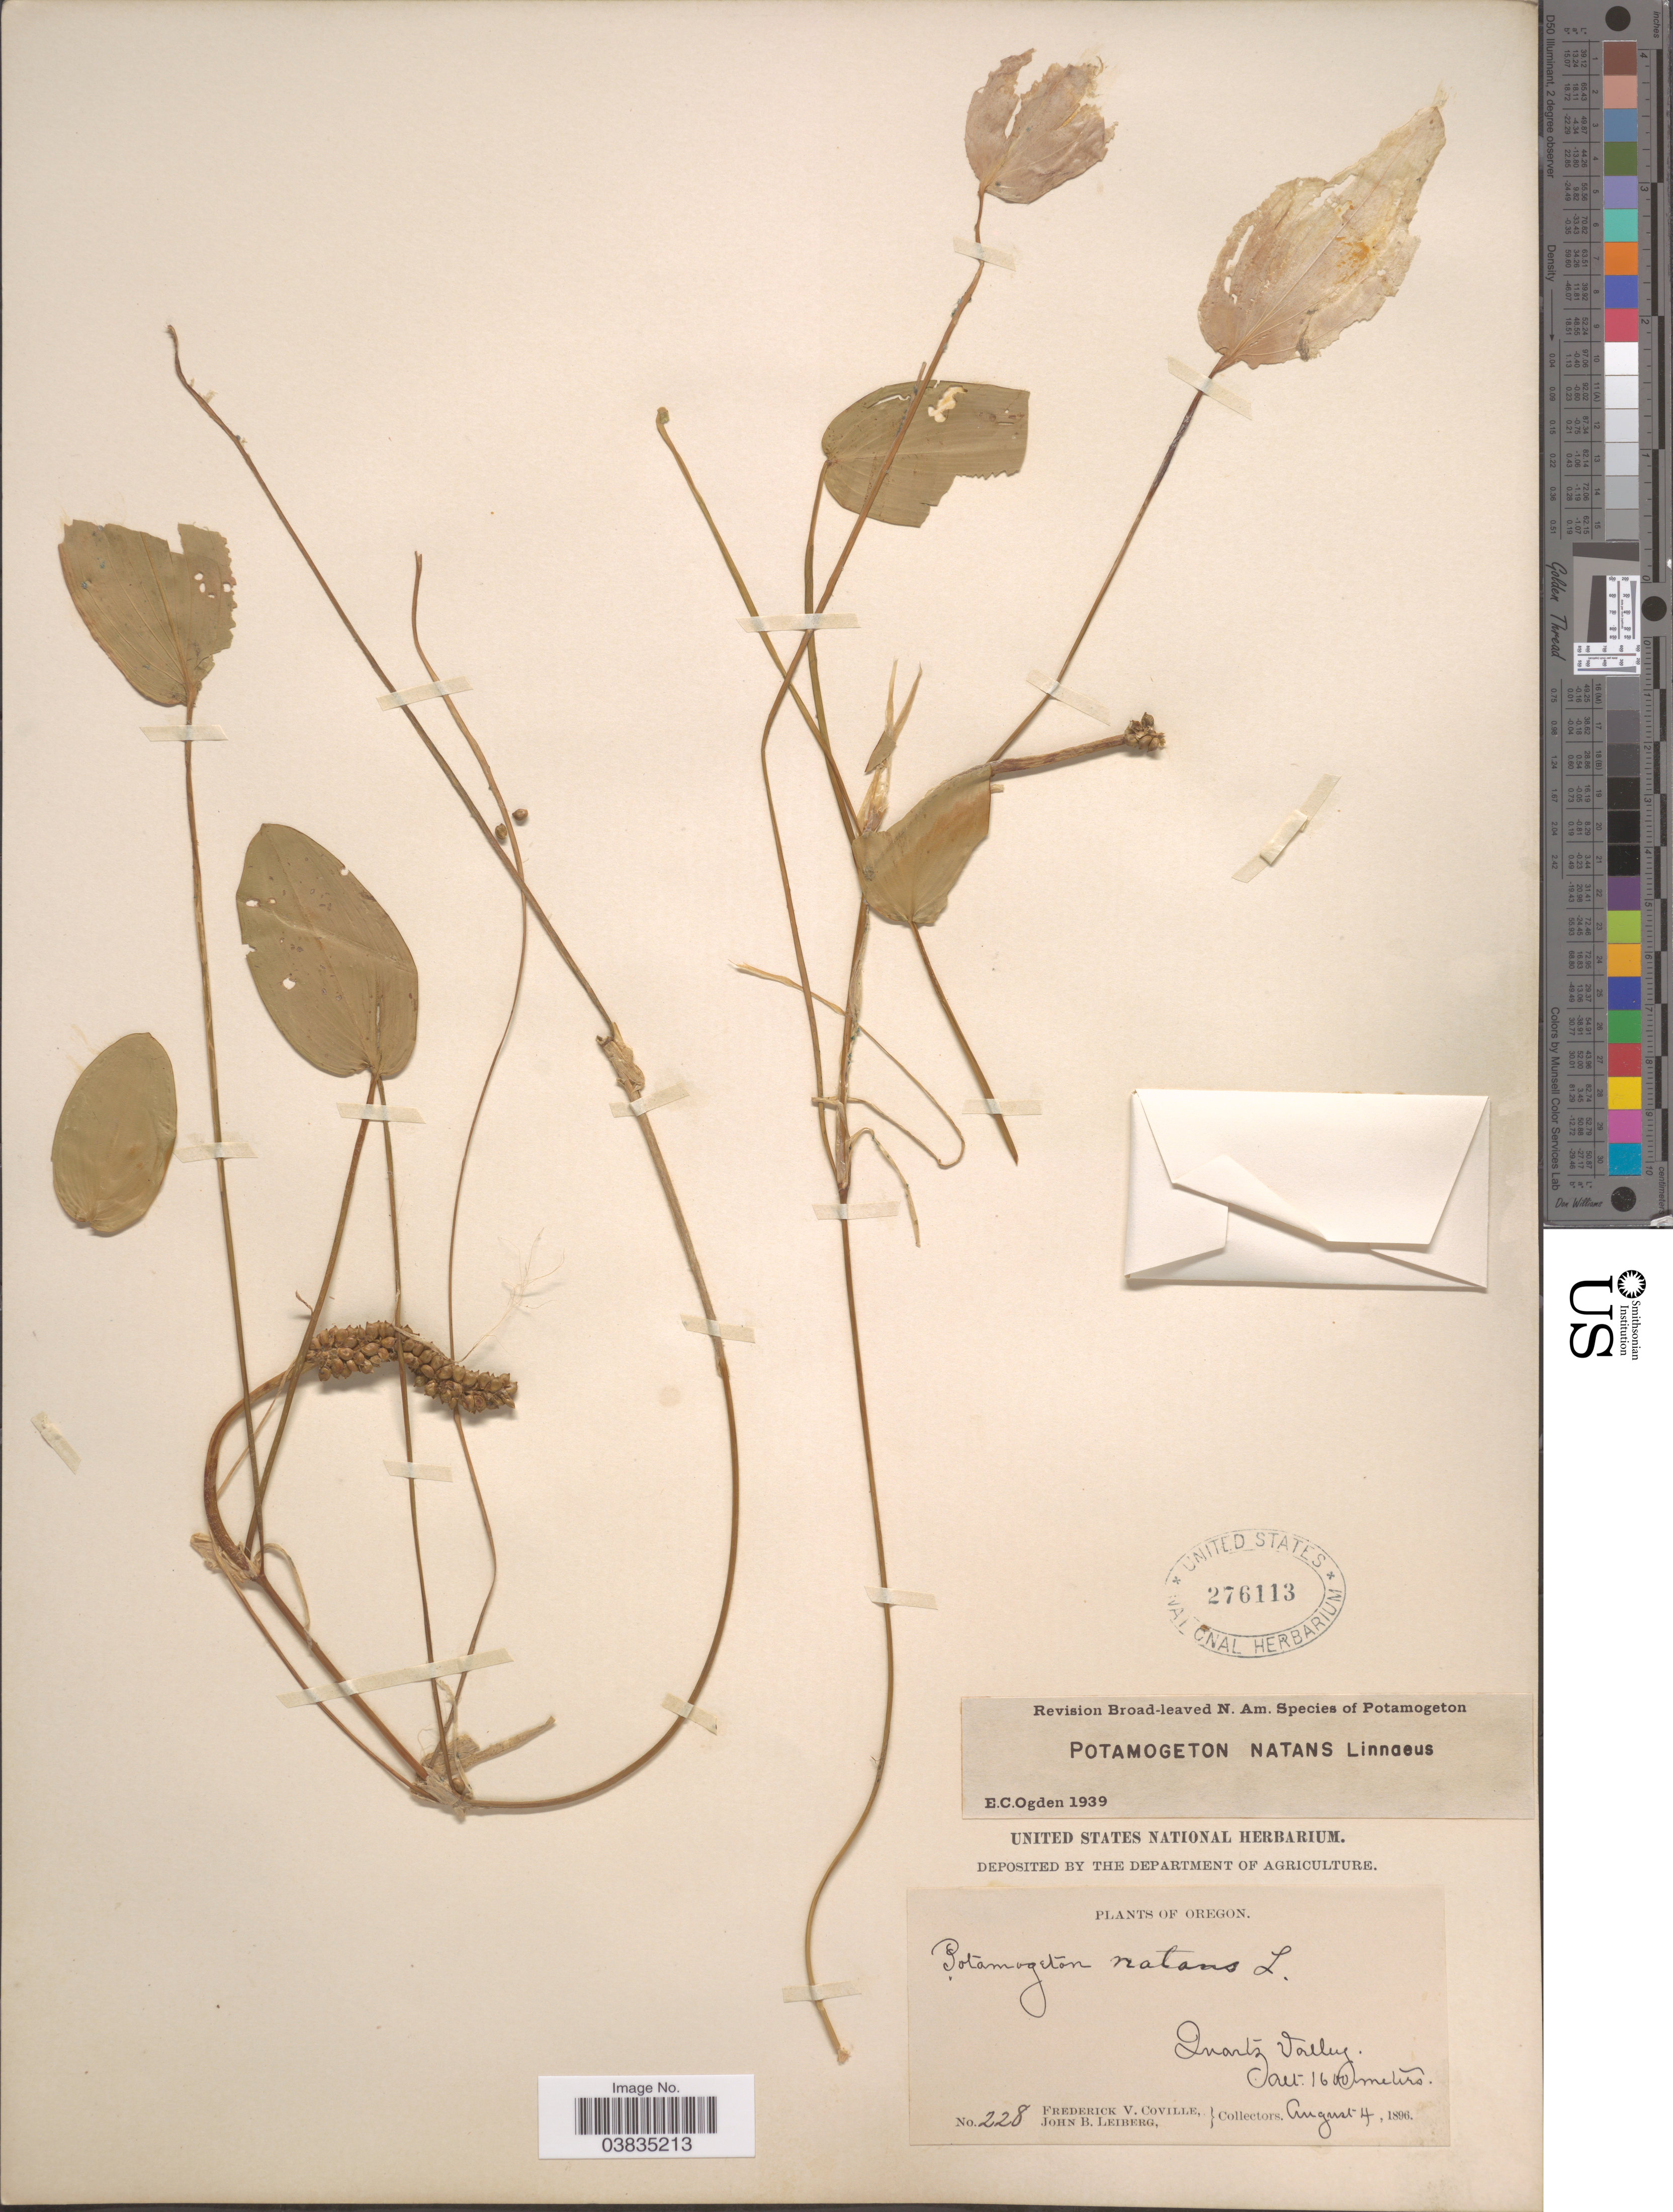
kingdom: Plantae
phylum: Tracheophyta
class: Liliopsida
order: Alismatales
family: Potamogetonaceae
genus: Potamogeton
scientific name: Potamogeton natans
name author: L.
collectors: F. V. Coville & J. B. Leiberg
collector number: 228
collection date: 1896-08-04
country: United States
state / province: Oregon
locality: Quartz Valley.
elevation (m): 1600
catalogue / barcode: US 276113